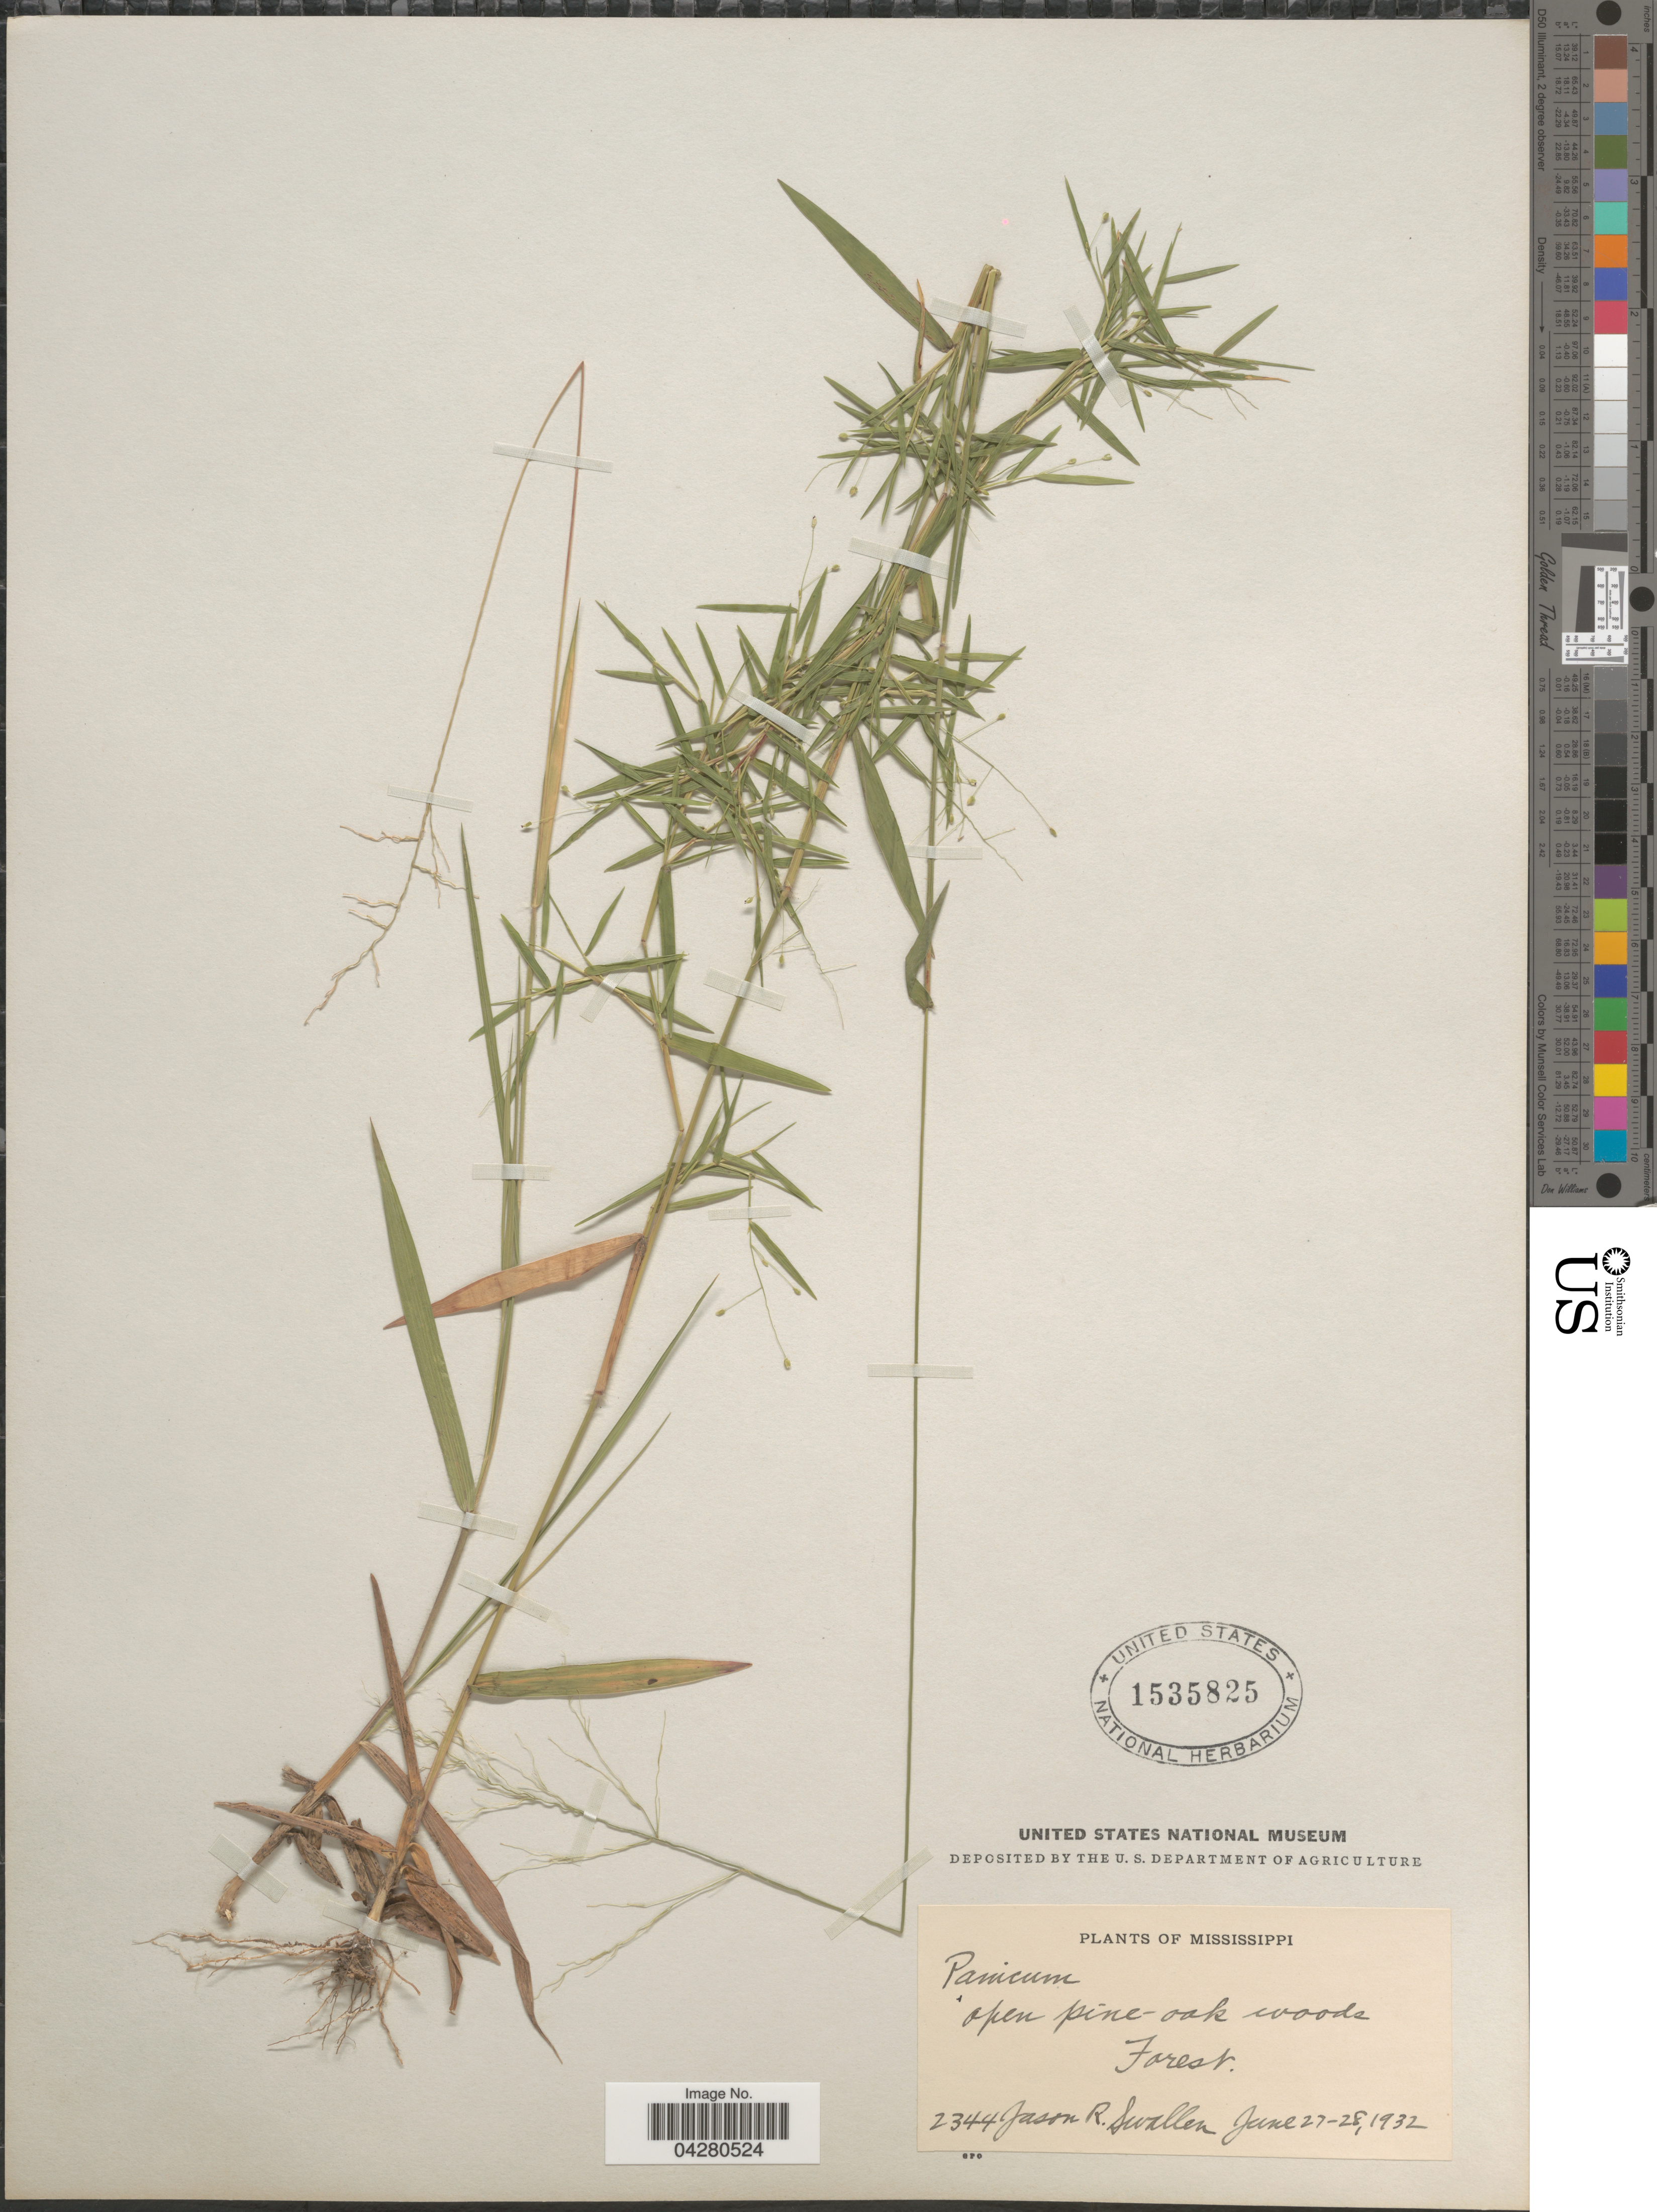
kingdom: Plantae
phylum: Tracheophyta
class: Liliopsida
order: Poales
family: Poaceae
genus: Dichanthelium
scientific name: Dichanthelium dichotomum var. dichotomum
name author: (L.) Gould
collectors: J. R. Swallen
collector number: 2344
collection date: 1932-06-27/1932-06-28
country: United States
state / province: Mississippi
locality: Open pine-oak woods Forest.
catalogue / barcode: US 1535825